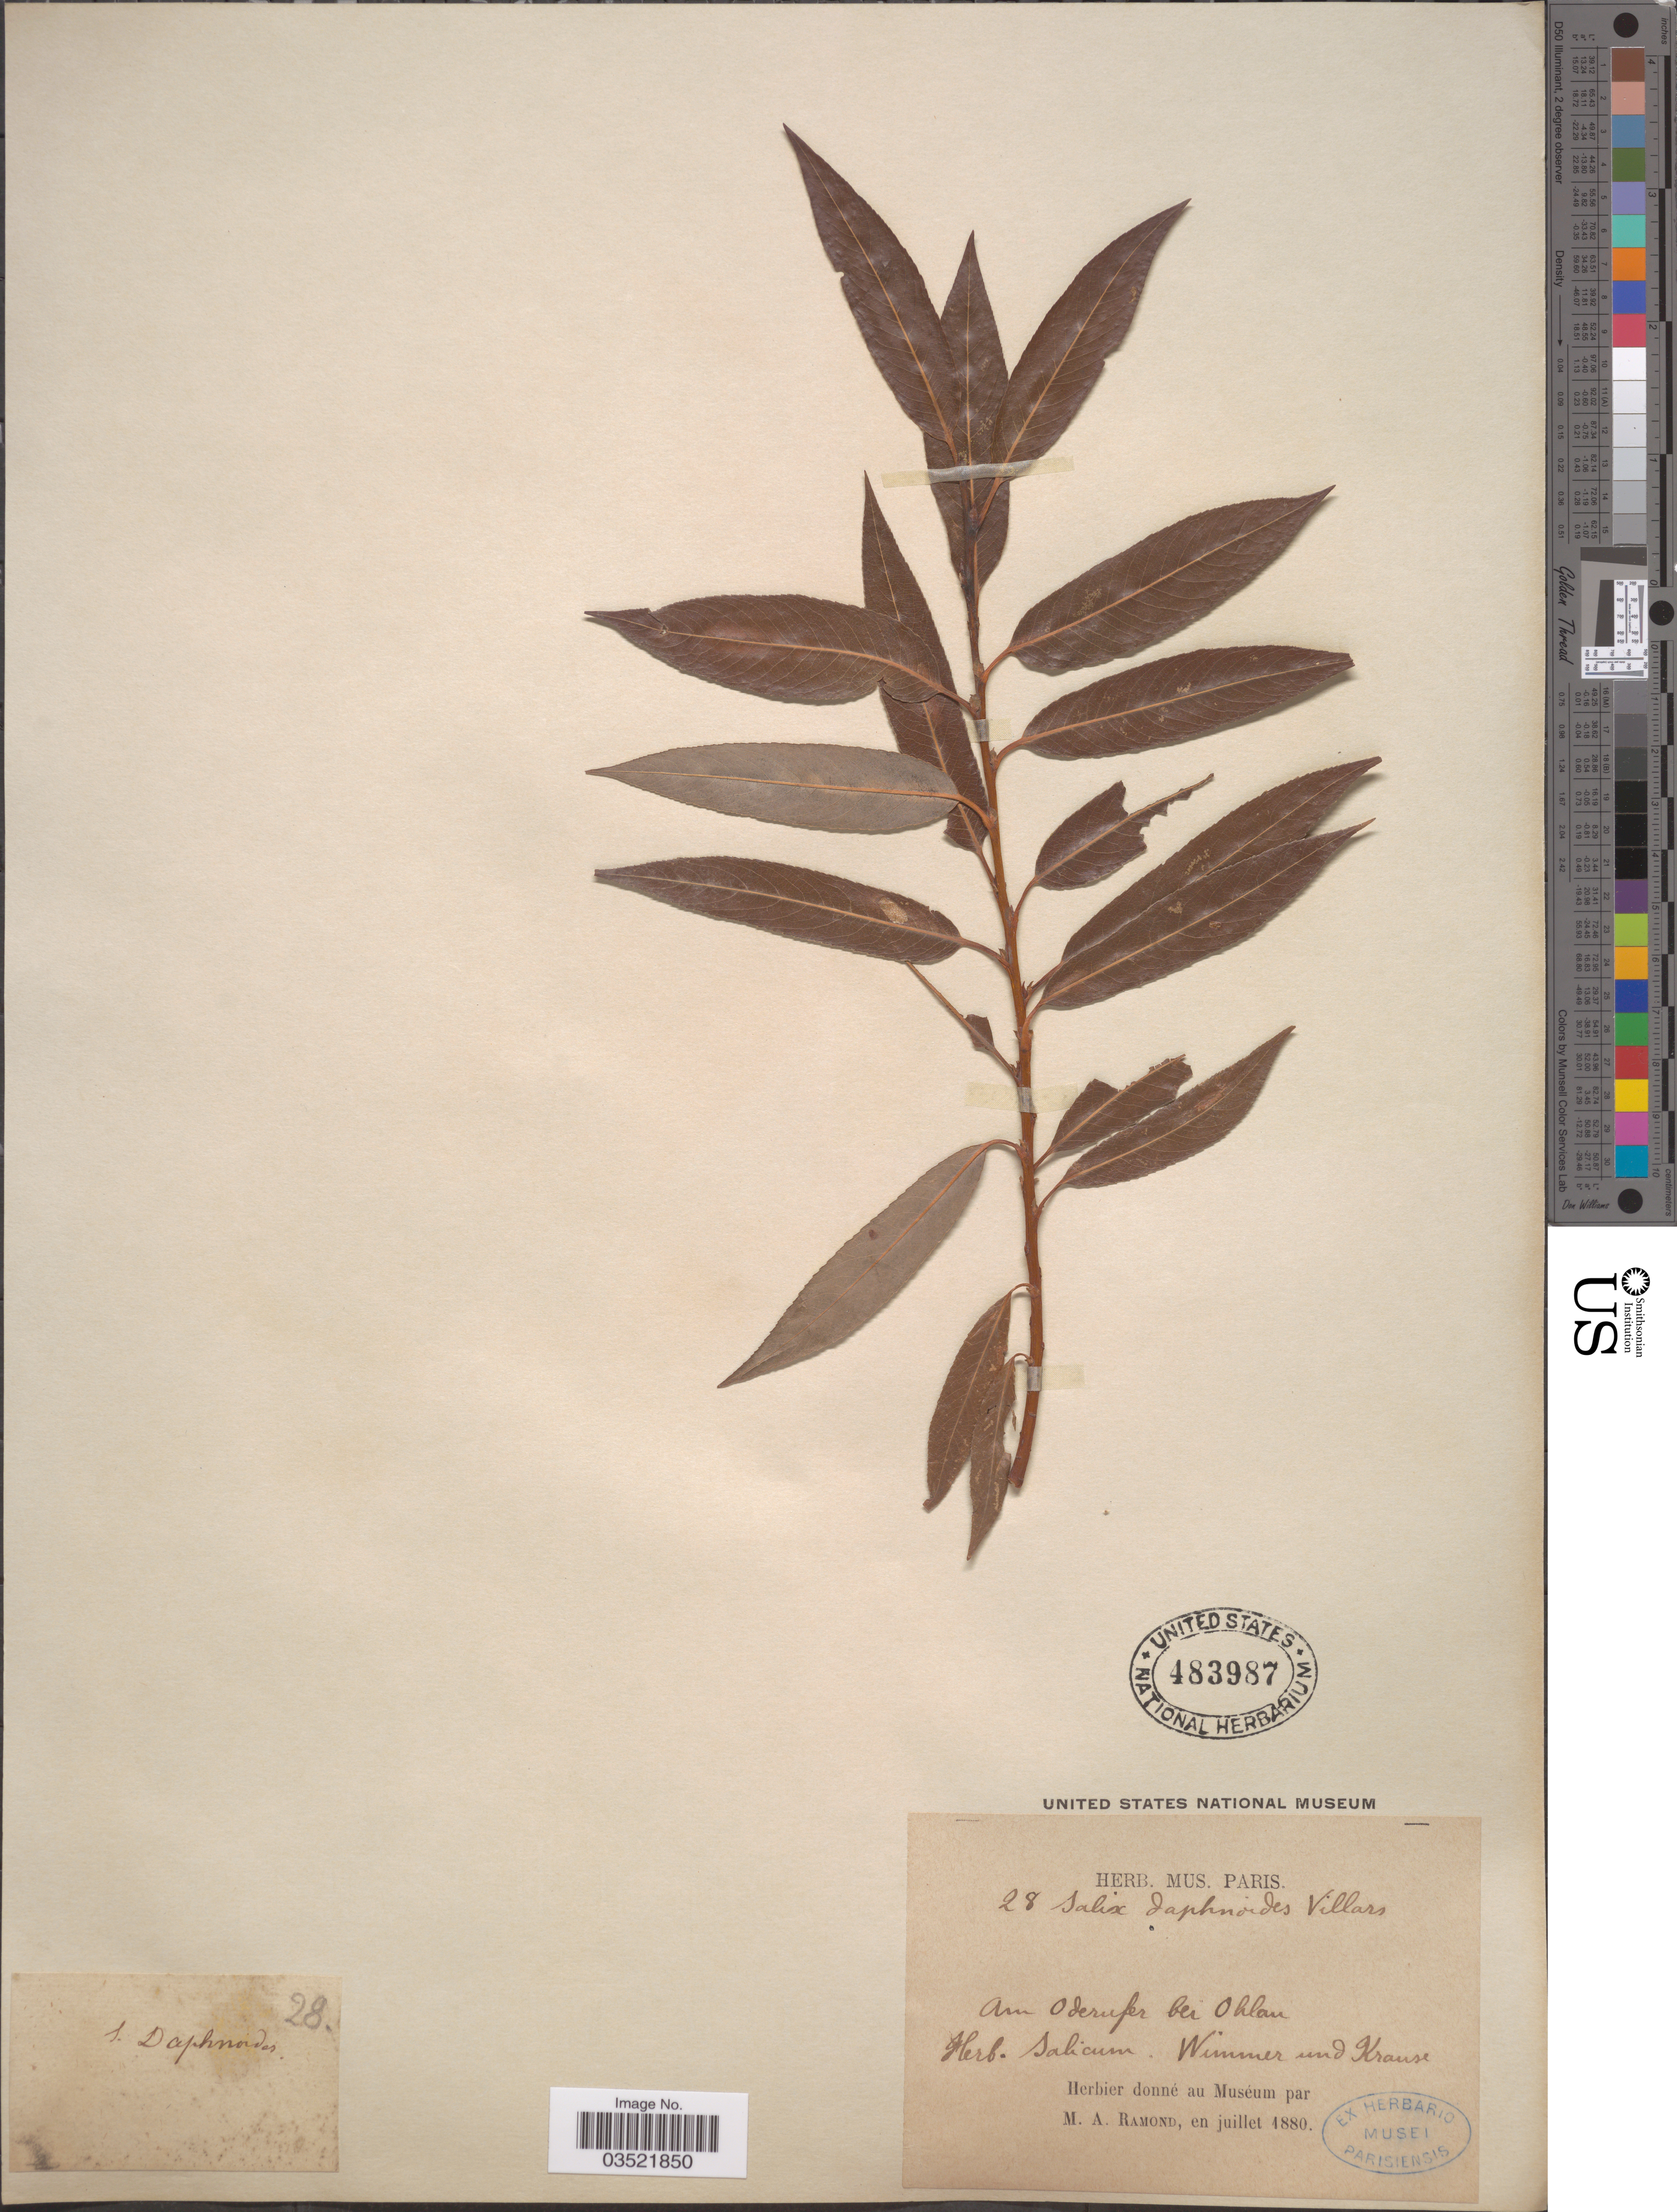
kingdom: Plantae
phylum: Tracheophyta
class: Magnoliopsida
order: Malpighiales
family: Salicaceae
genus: Salix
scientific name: Salix daphnoides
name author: Vill.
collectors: Wimmer & -- Krause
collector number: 28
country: Poland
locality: Am Oderufer bei Ohlau.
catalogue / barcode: US 483987